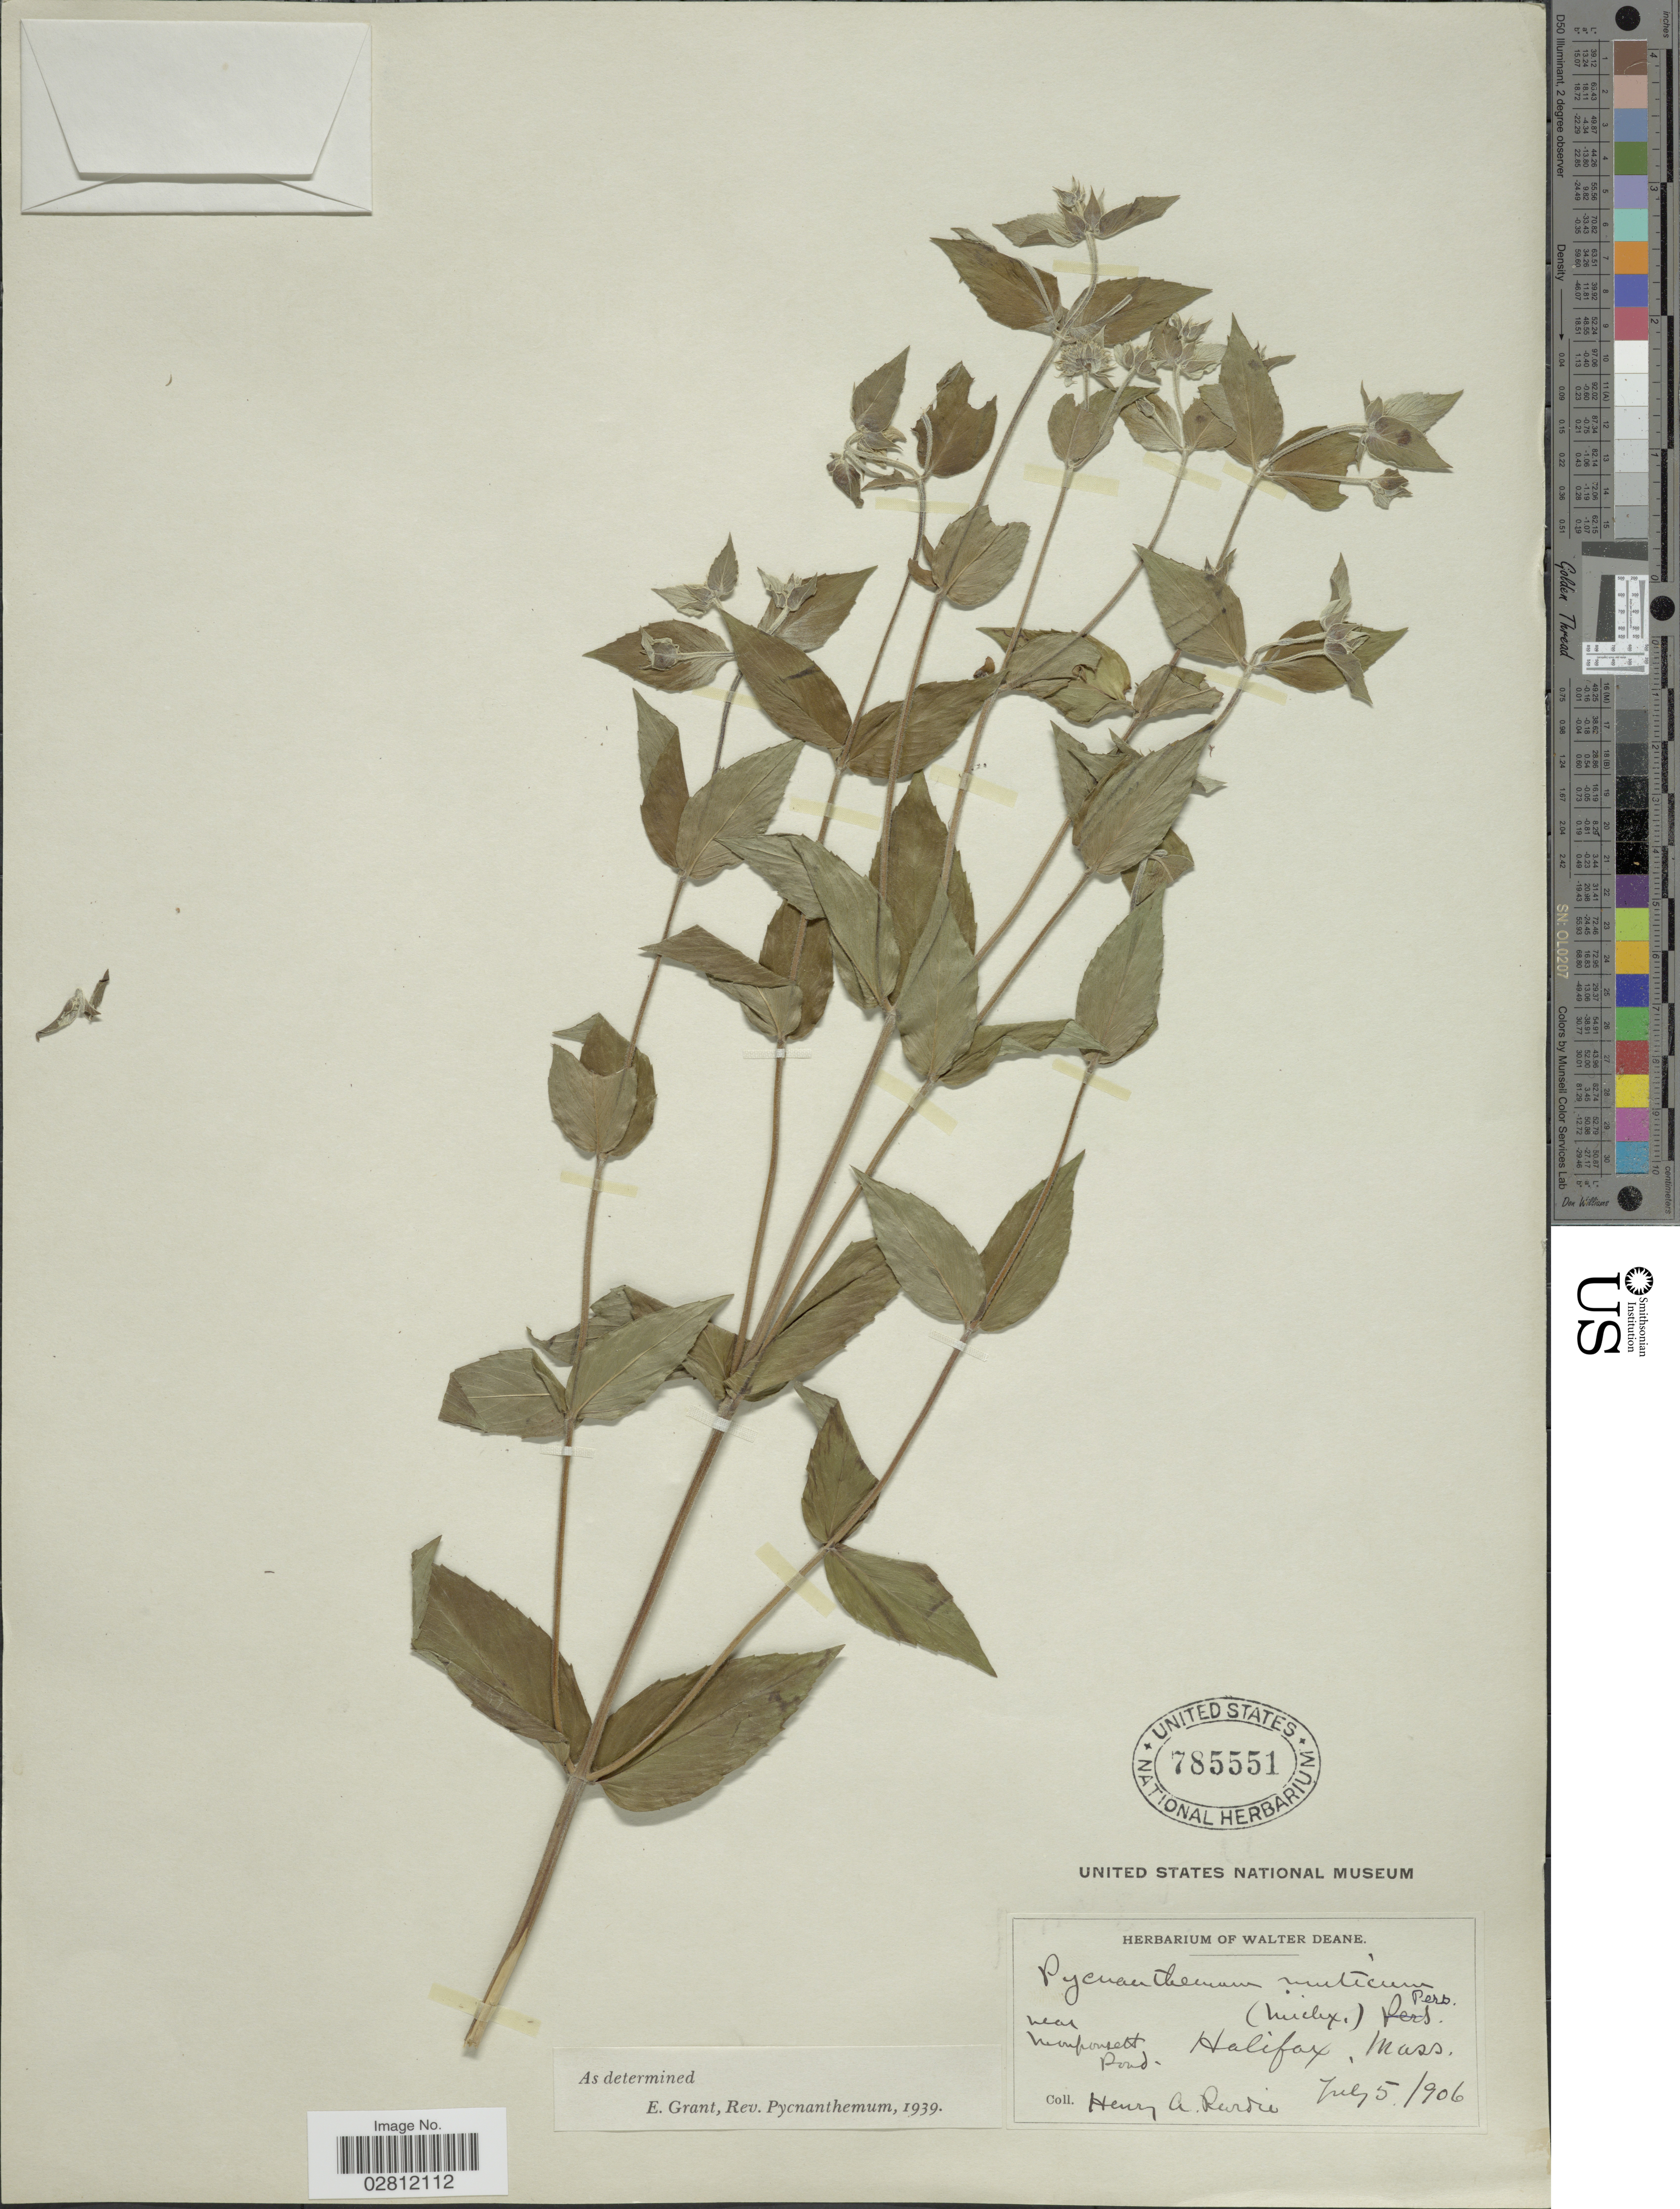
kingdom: Plantae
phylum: Tracheophyta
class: Magnoliopsida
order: Lamiales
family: Lamiaceae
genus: Pycnanthemum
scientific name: Pycnanthemum muticum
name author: (Michx.) Pers.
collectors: H. Purdie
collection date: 1906-07-05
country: United States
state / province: Massachusetts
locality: Near Monponsett Road, Halifax.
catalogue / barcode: US 785551